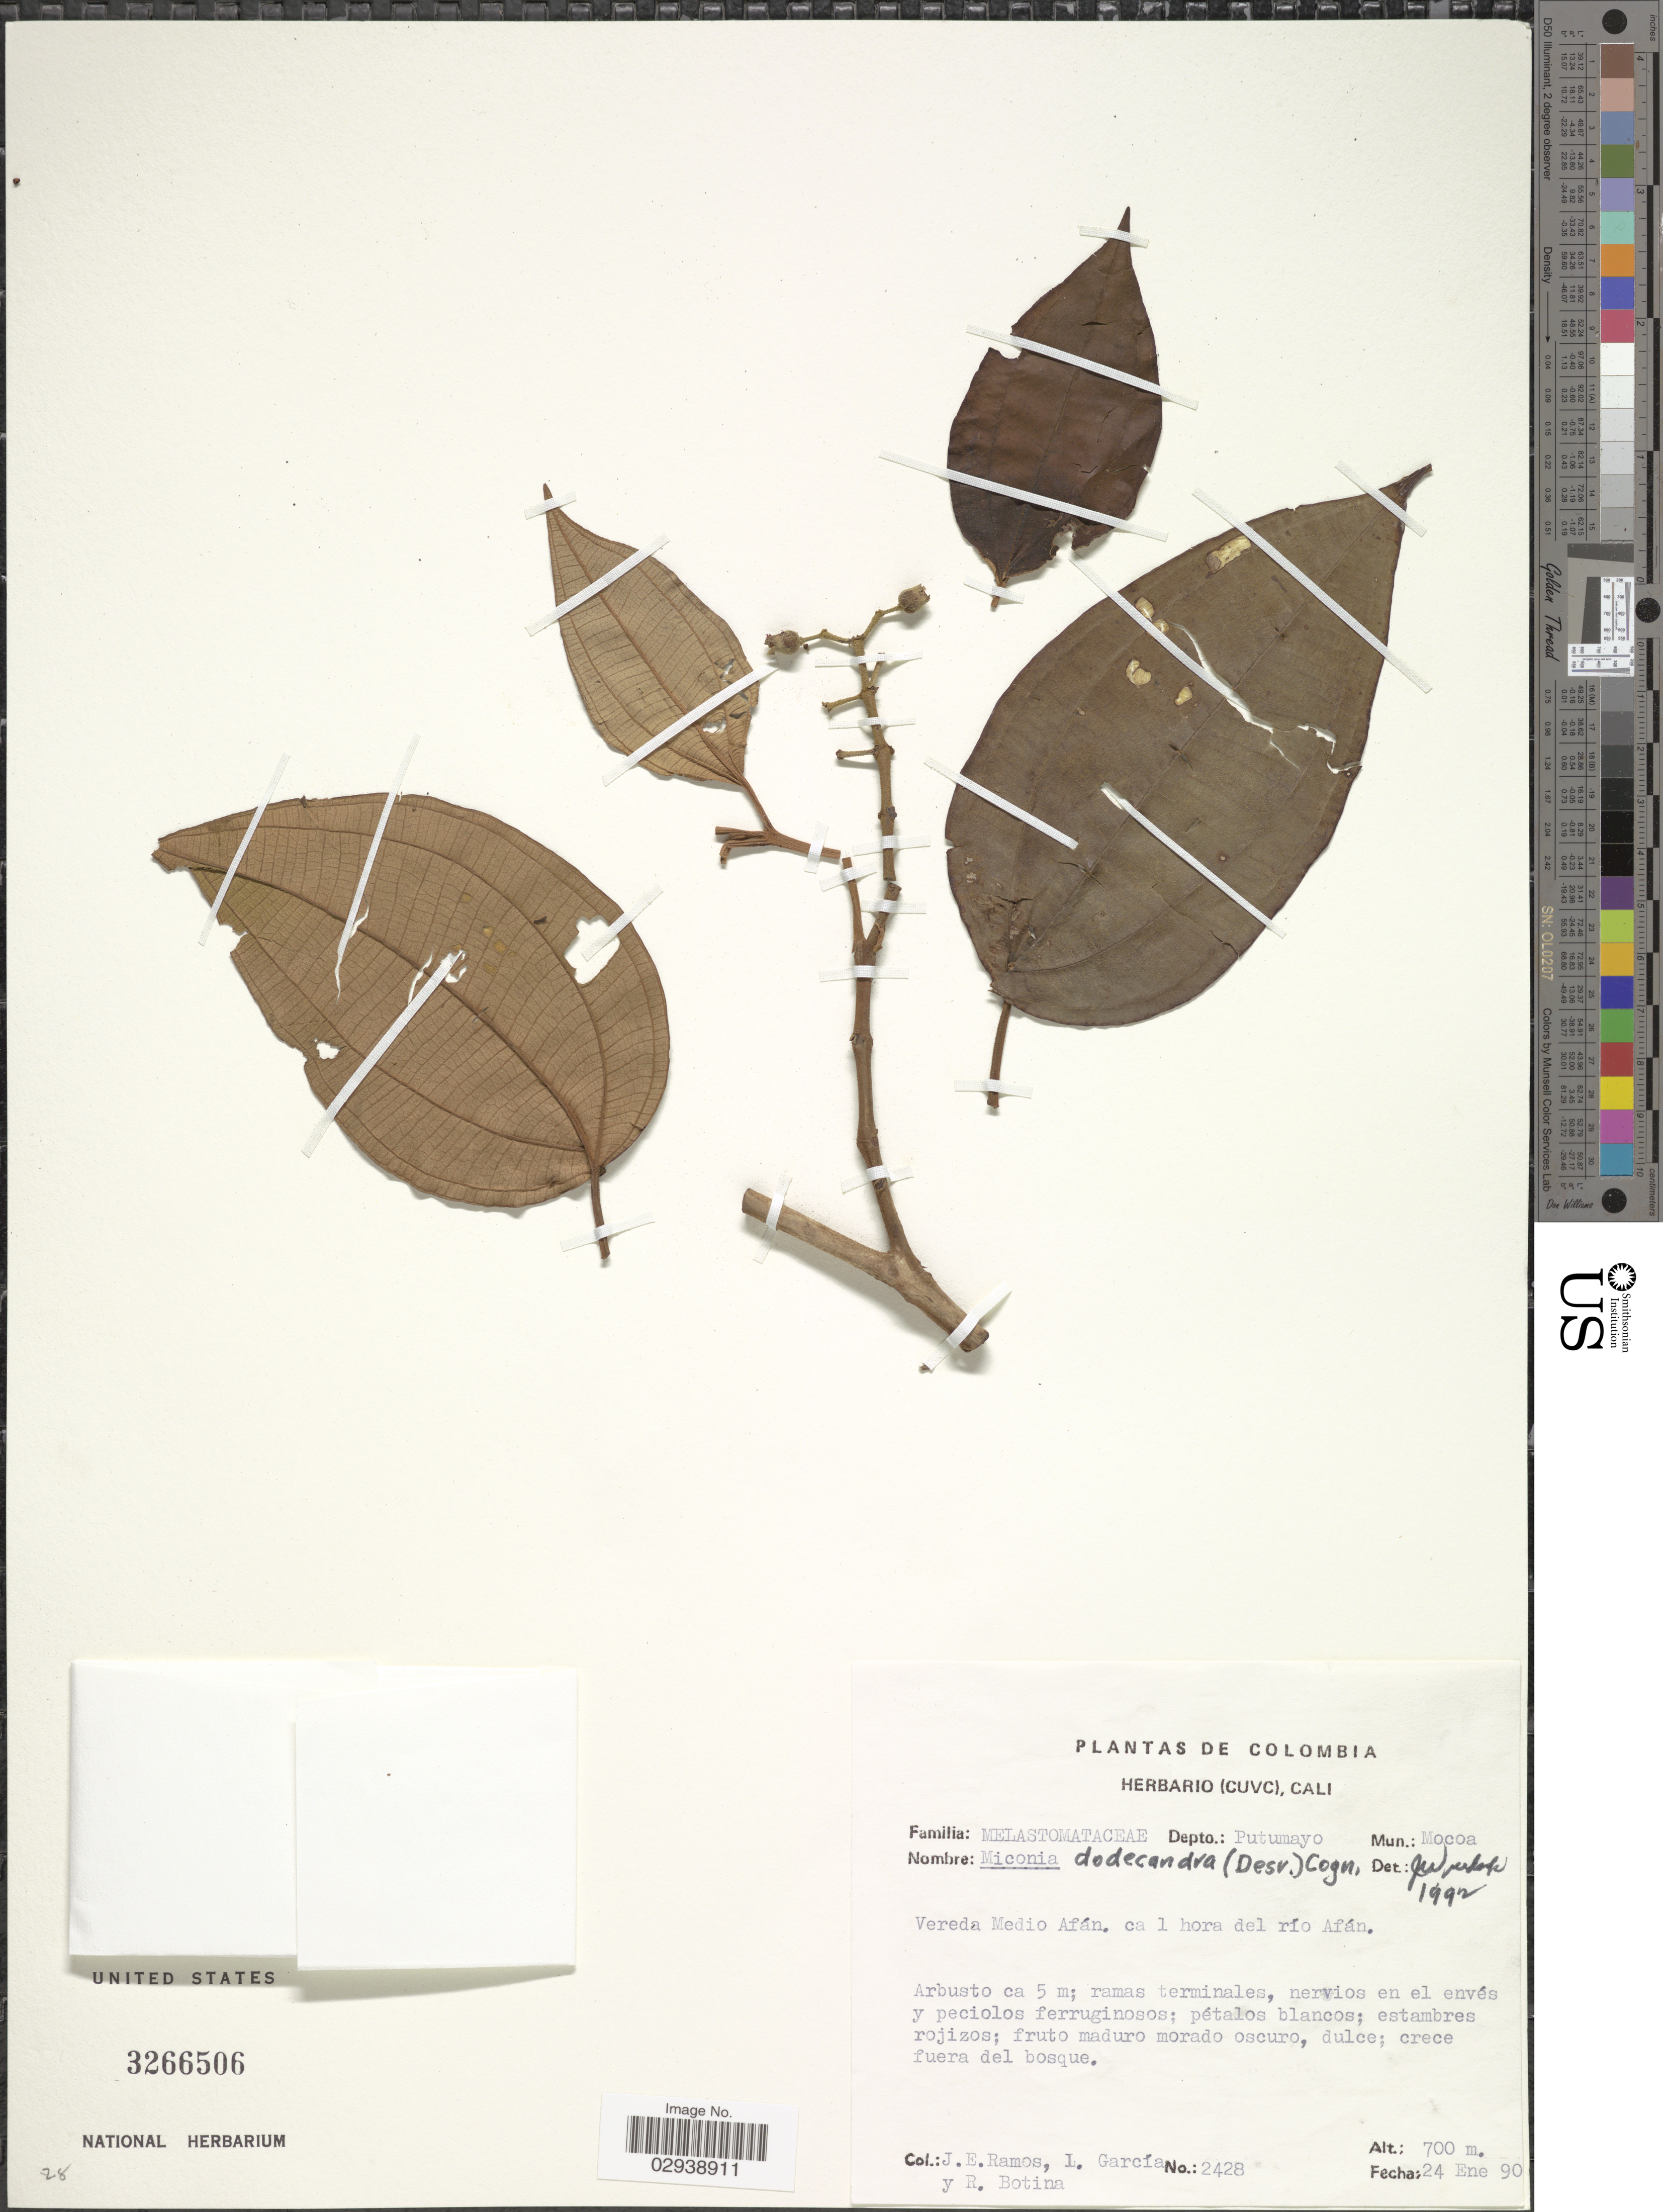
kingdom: Plantae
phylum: Tracheophyta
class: Magnoliopsida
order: Myrtales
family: Melastomataceae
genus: Miconia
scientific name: Miconia dodecandra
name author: Cogn.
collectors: J. E. Ramos, L. Garcia & R. Botina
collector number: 2428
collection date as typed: Transcribed d/m/y: 24/1/90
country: Colombia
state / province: Putumayo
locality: Depto.: Putumayo, Mun.: Mocoa, Vereda Medio Afán, ca 1 hora del río Afán.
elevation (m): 700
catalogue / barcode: US 3266506